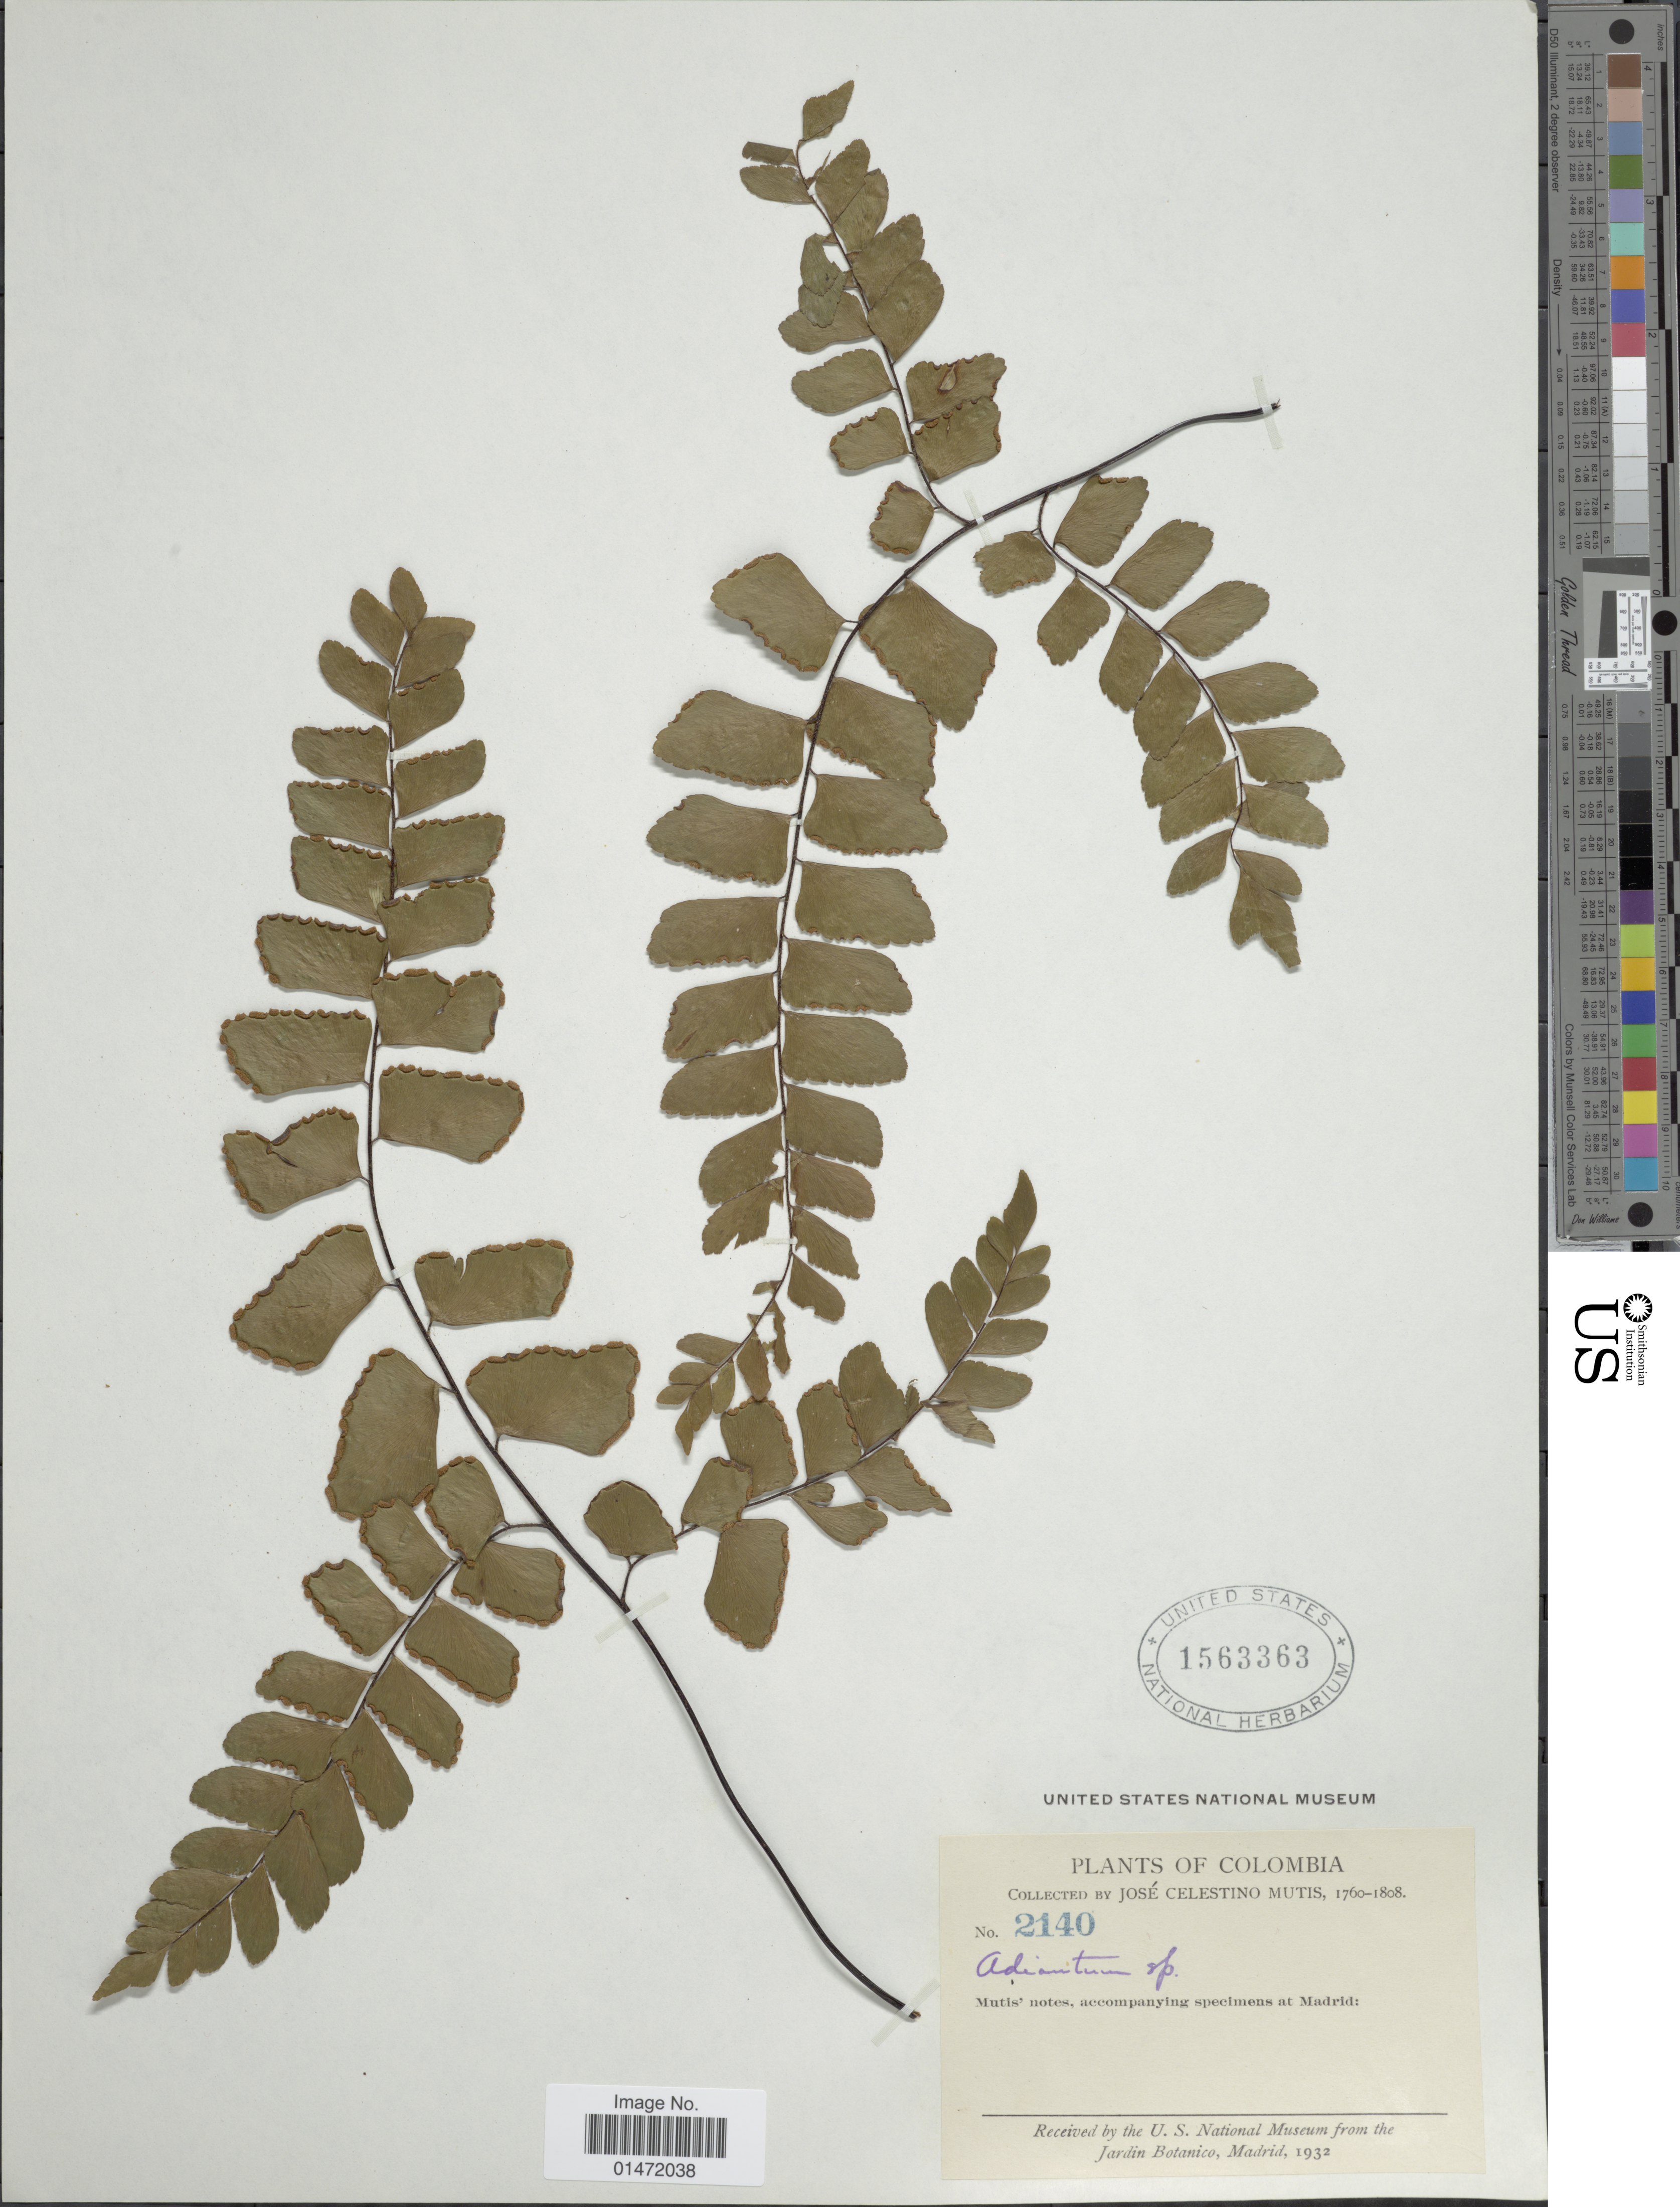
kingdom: Plantae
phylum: Tracheophyta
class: Polypodiopsida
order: Polypodiales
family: Pteridaceae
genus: Adiantum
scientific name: Adiantum sp.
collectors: J. C. B. Mutis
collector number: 2140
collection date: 1760/1808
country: Colombia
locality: Muti's notes, accompanying specimens at Madrid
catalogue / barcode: US 1563363